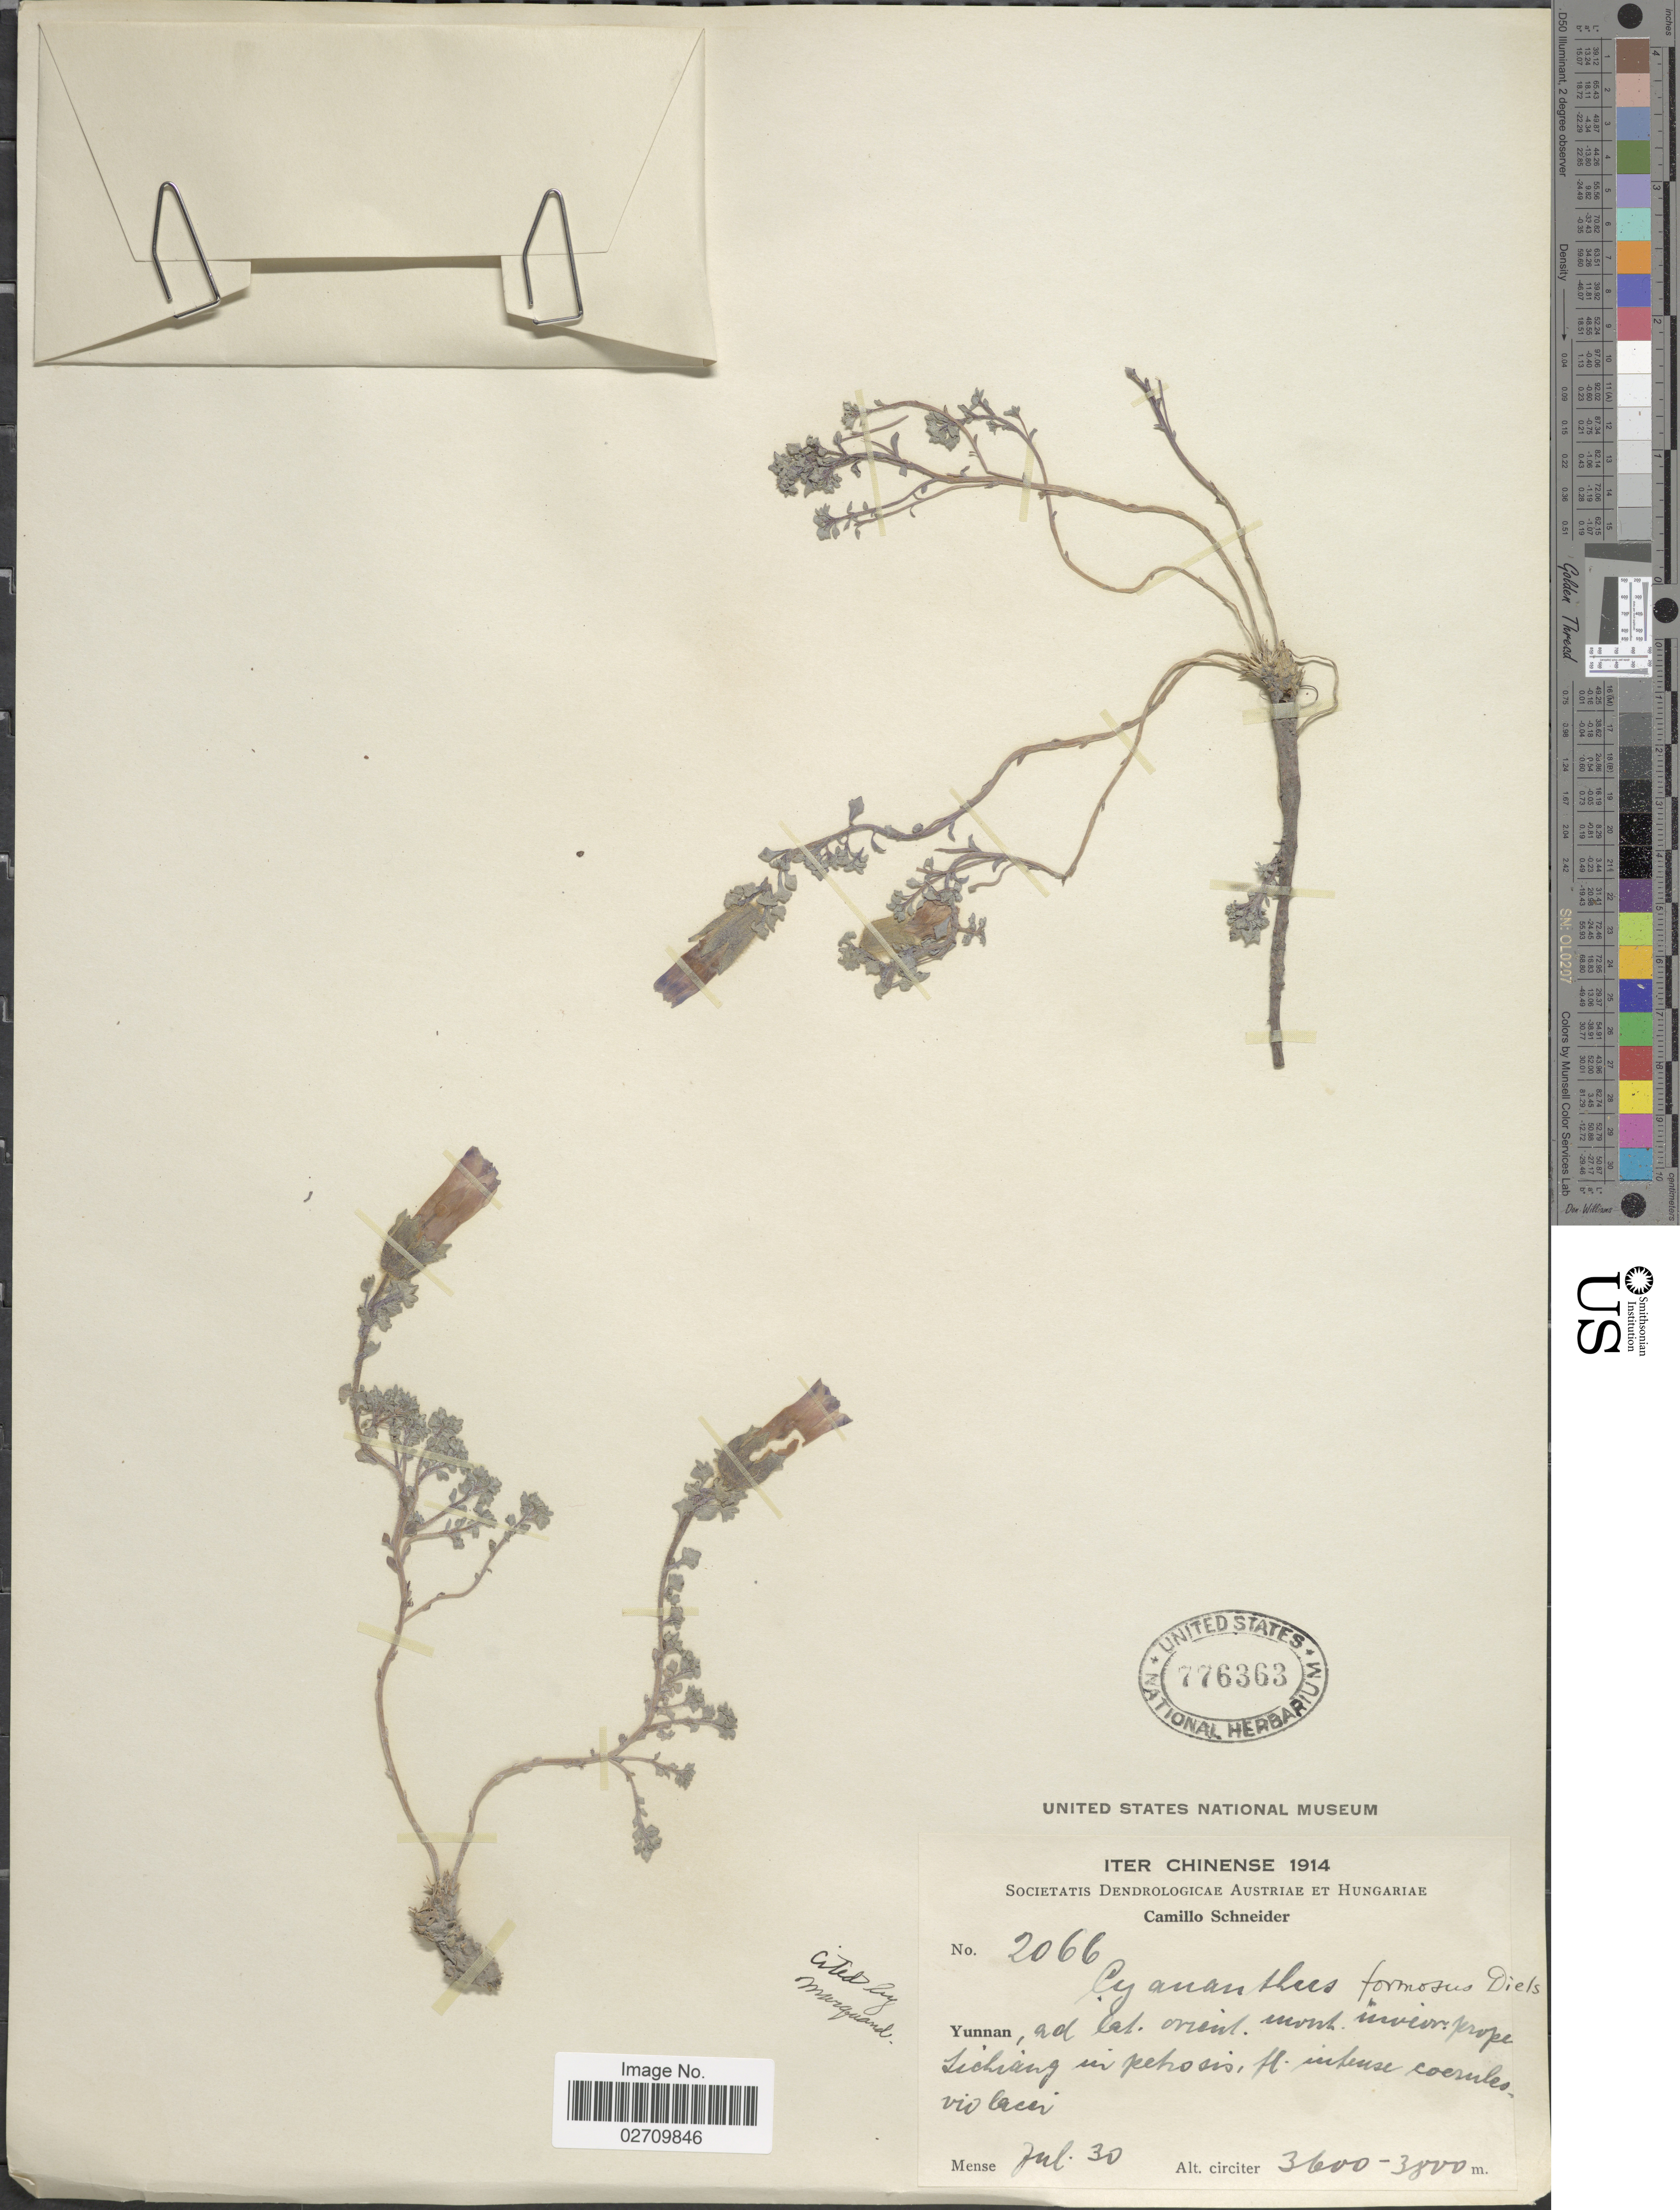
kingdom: Plantae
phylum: Tracheophyta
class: Magnoliopsida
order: Asterales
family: Campanulaceae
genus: Cyananthus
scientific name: Cyananthus formosus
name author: Diels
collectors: C. K. Schneider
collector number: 2066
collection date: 1914-07-30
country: China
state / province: Yunnan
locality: Ad lat. orient. mont. nivcar. prope Lichiang in petrosis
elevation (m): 3600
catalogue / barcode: US 776363